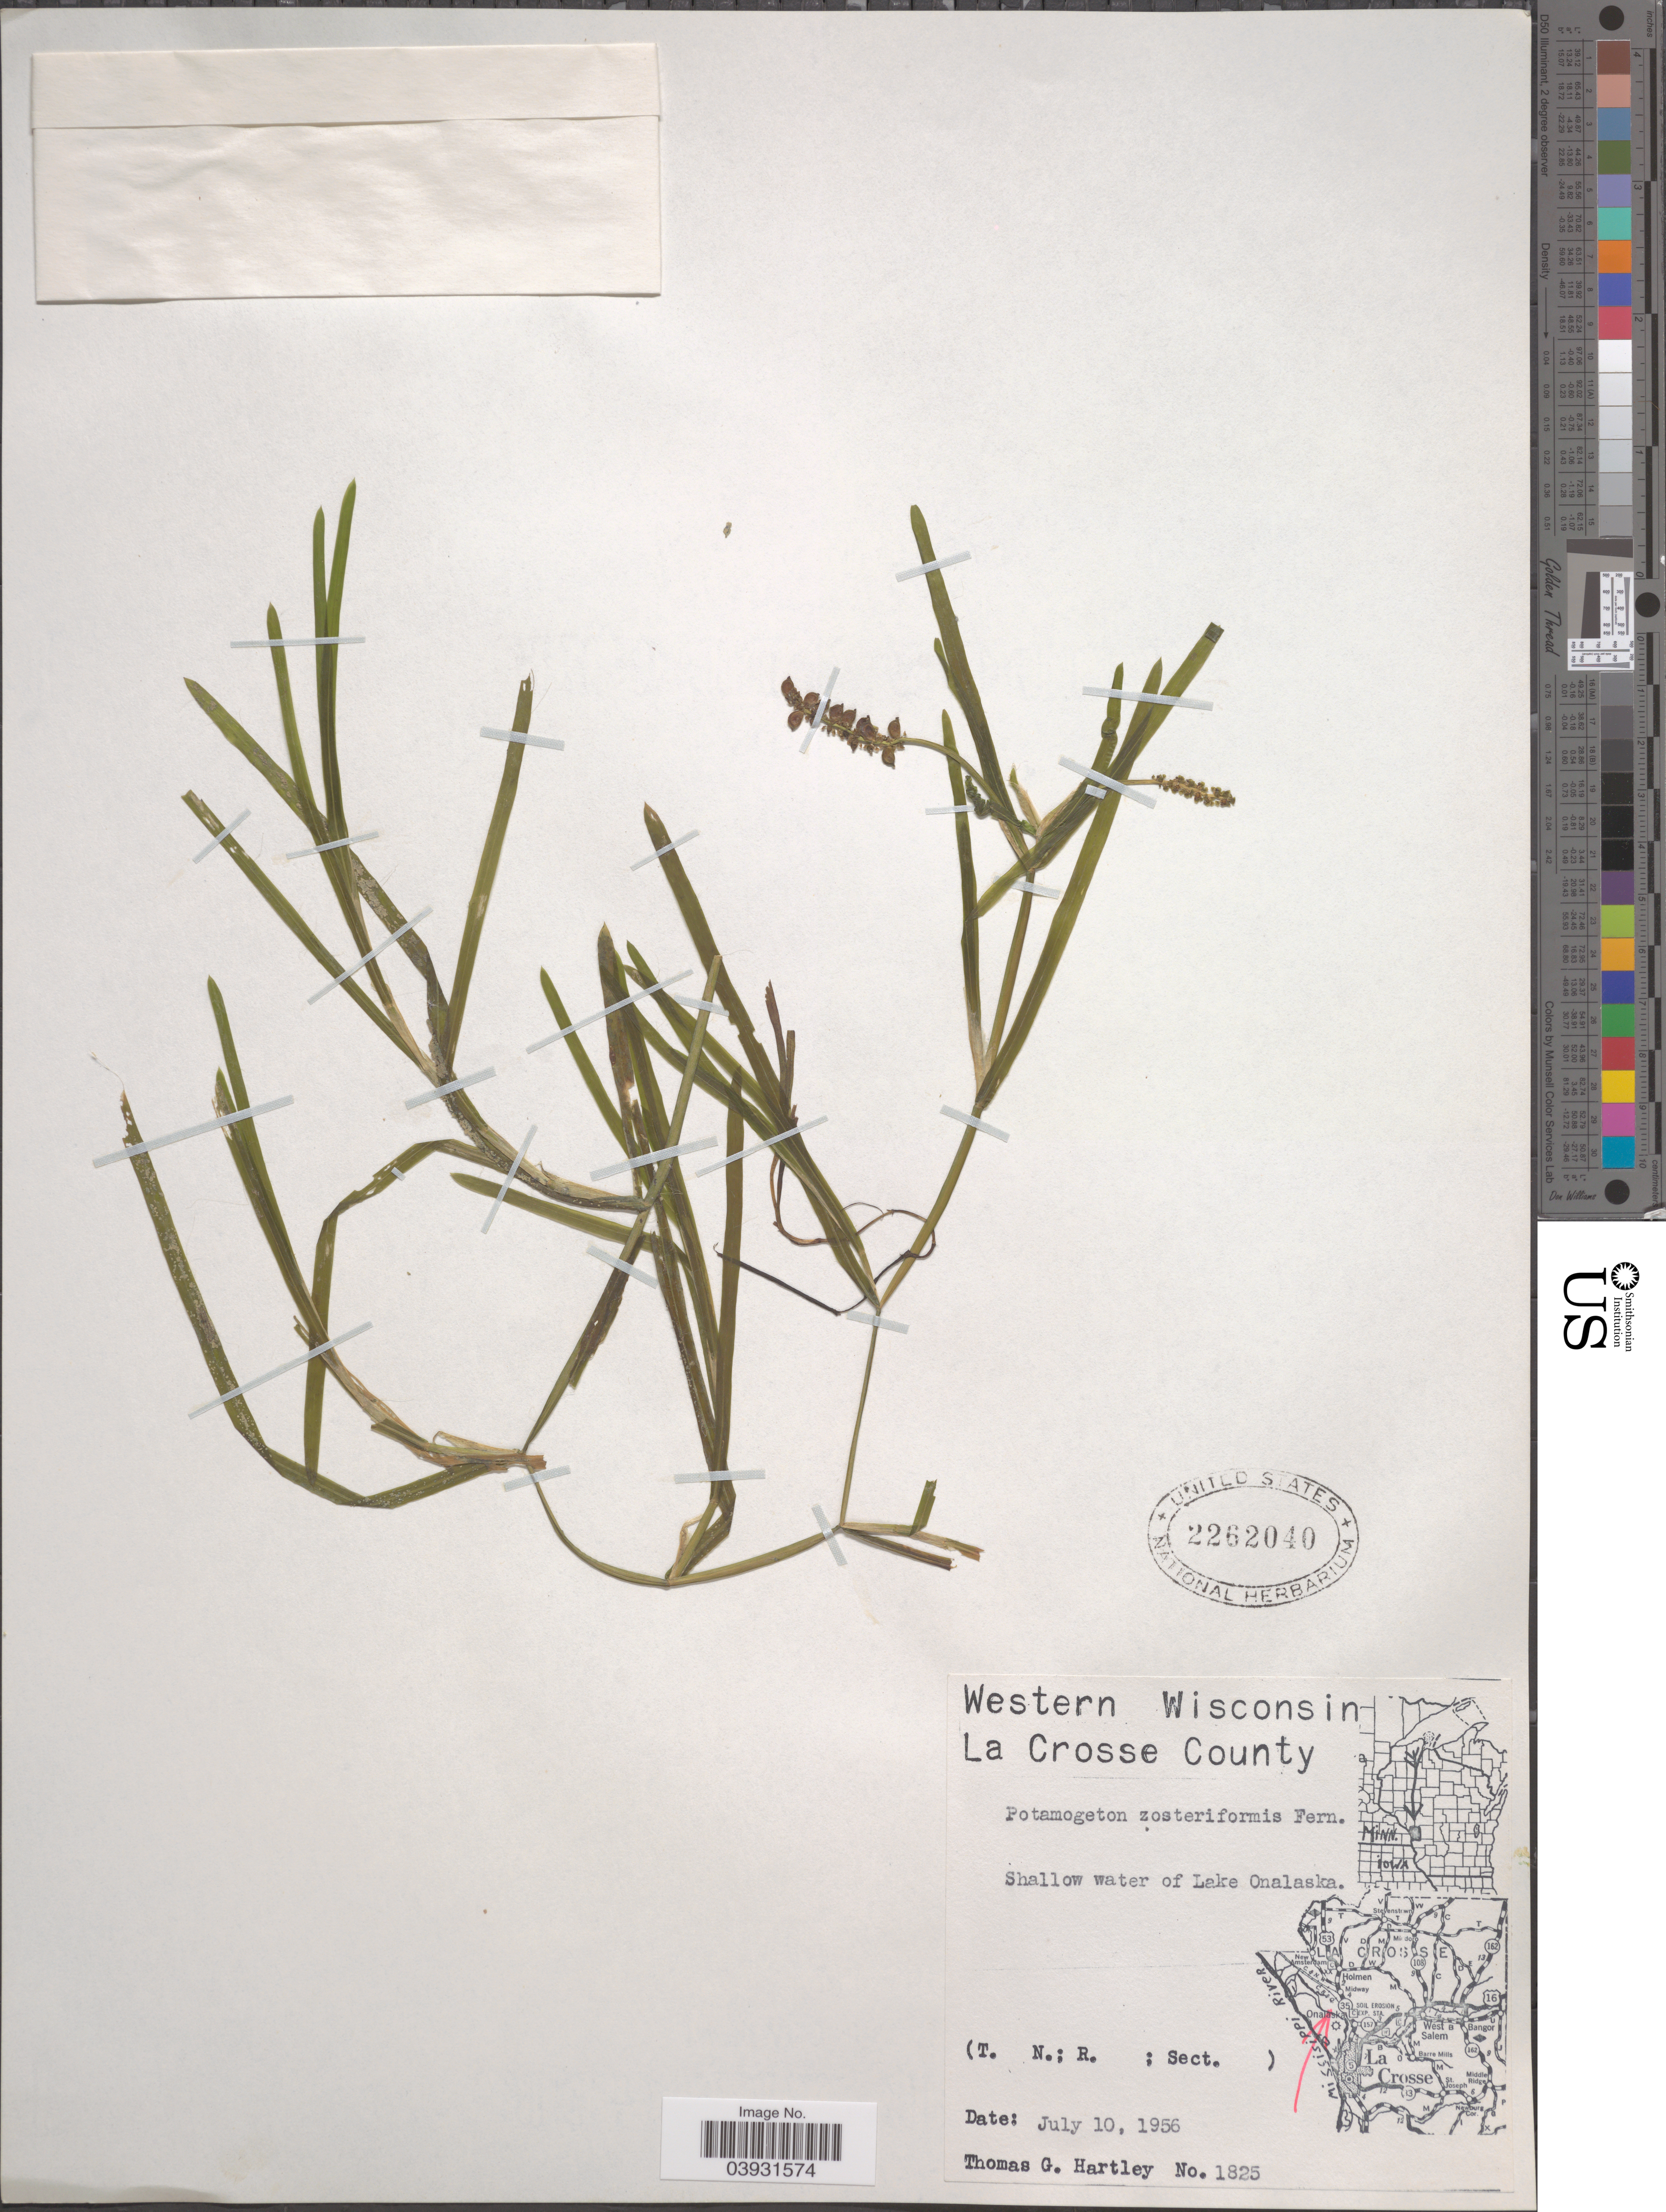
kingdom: Plantae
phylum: Tracheophyta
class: Liliopsida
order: Alismatales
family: Potamogetonaceae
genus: Potamogeton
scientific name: Potamogeton zosterifolius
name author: Schumach.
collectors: T. G. Hartley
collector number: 1825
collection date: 1956-07-10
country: United States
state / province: Wisconsin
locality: Western Wisconsin. La Crosse County. Shallow water of Lake Onalaska.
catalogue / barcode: US 2262040